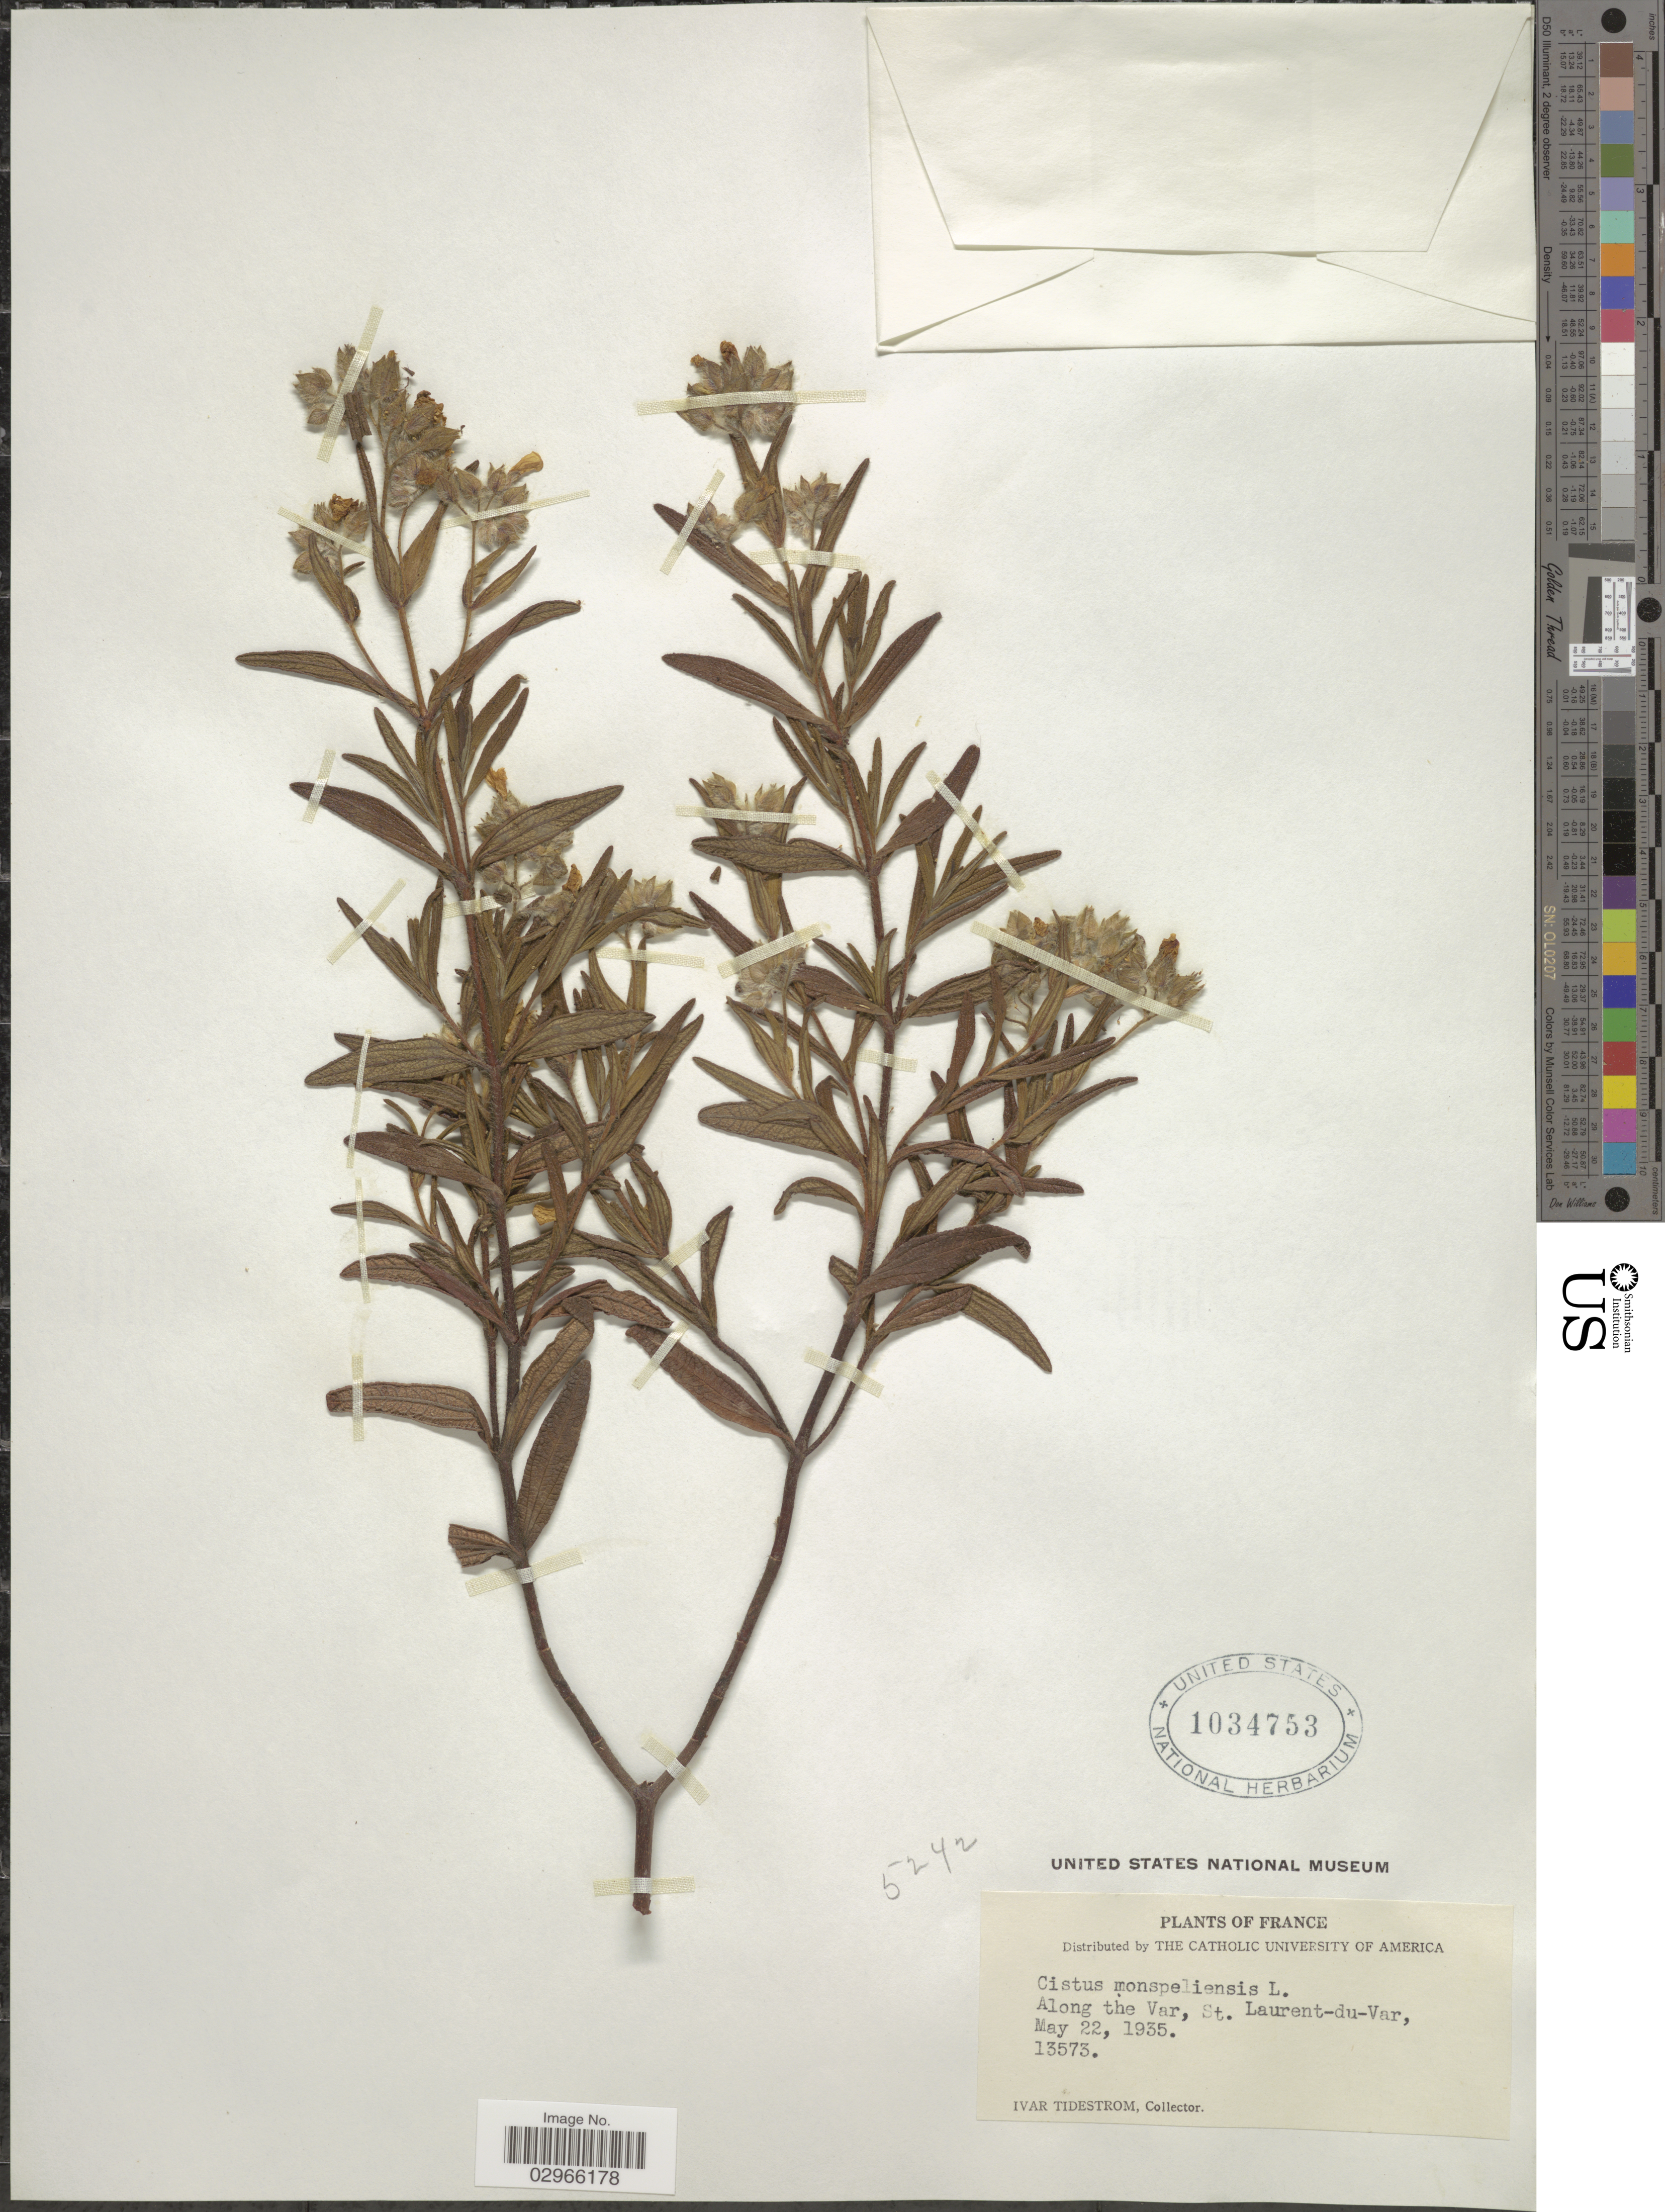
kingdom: Plantae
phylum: Tracheophyta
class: Magnoliopsida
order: Malvales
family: Cistaceae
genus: Cistus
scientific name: Cistus monspeliensis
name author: L.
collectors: I. F. Tidestrom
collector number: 13573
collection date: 1935-05-22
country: France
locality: Along the Var, St. Laurent-du-Var.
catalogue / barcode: US 1034753